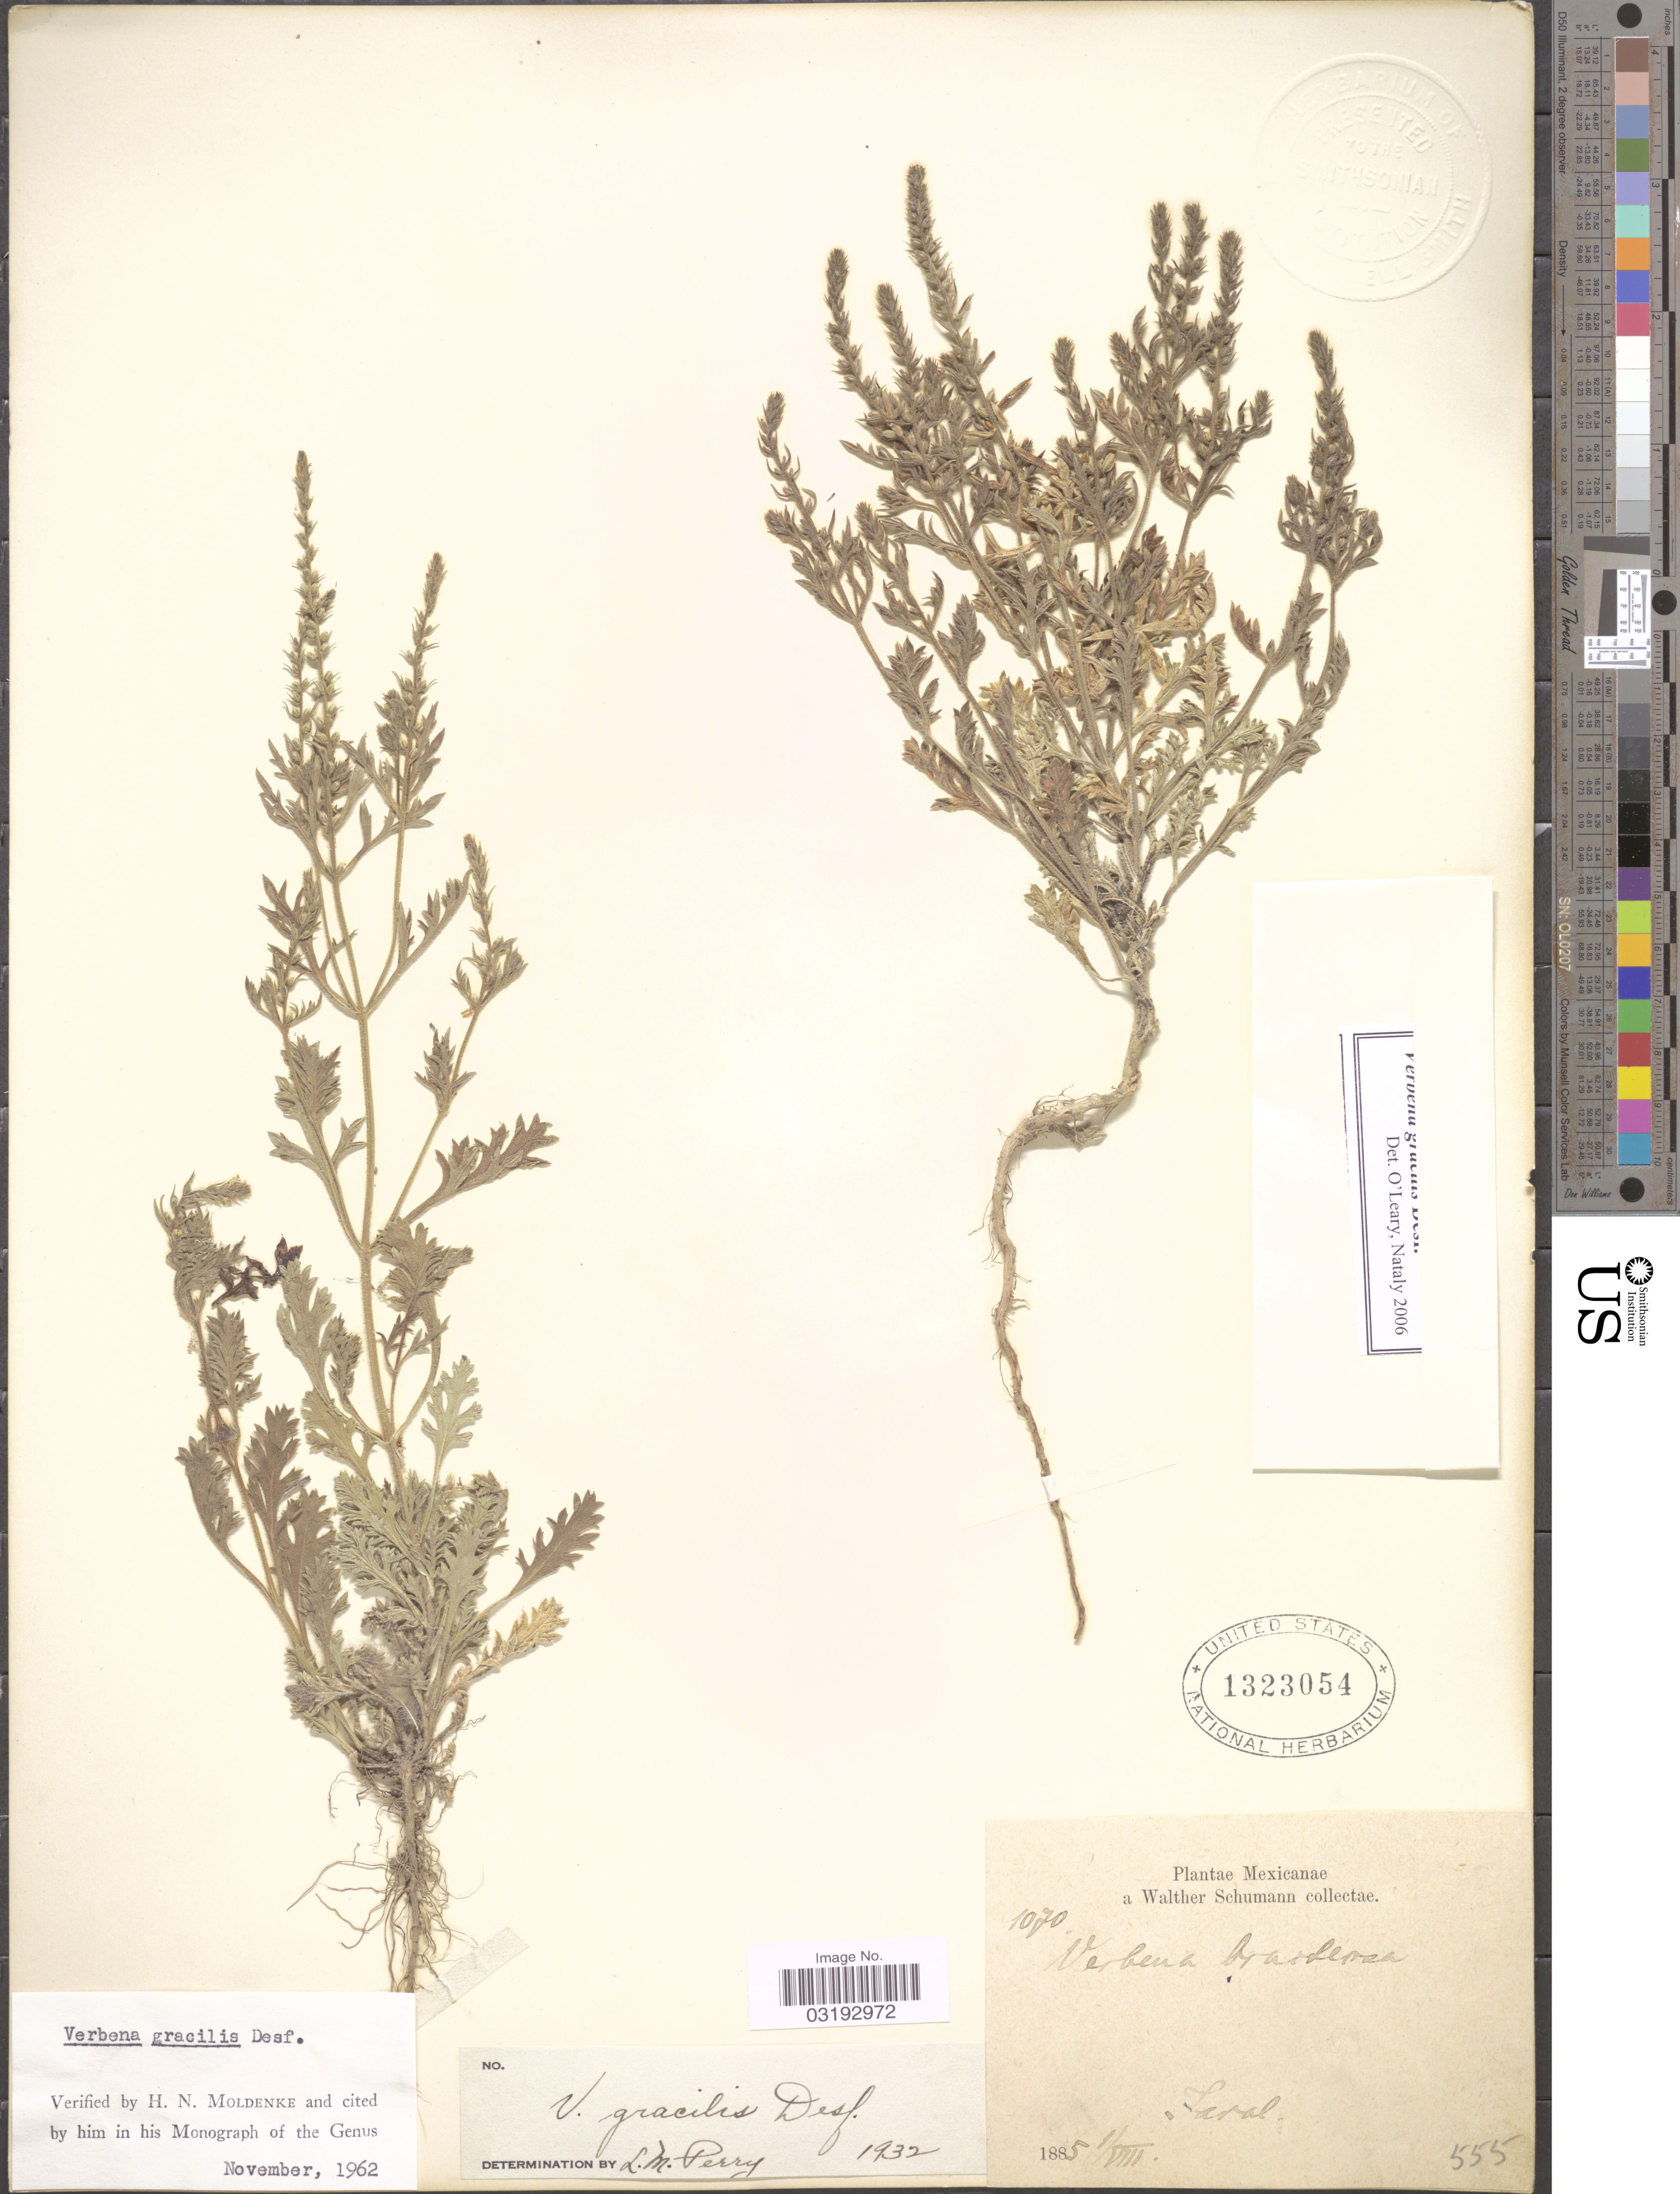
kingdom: Plantae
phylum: Tracheophyta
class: Magnoliopsida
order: Lamiales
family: Verbenaceae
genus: Verbena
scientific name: Verbena gracilis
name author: Desf.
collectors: W. Schumann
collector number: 1070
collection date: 1885-08-01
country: Mexico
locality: Jaral.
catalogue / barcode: US 1323054